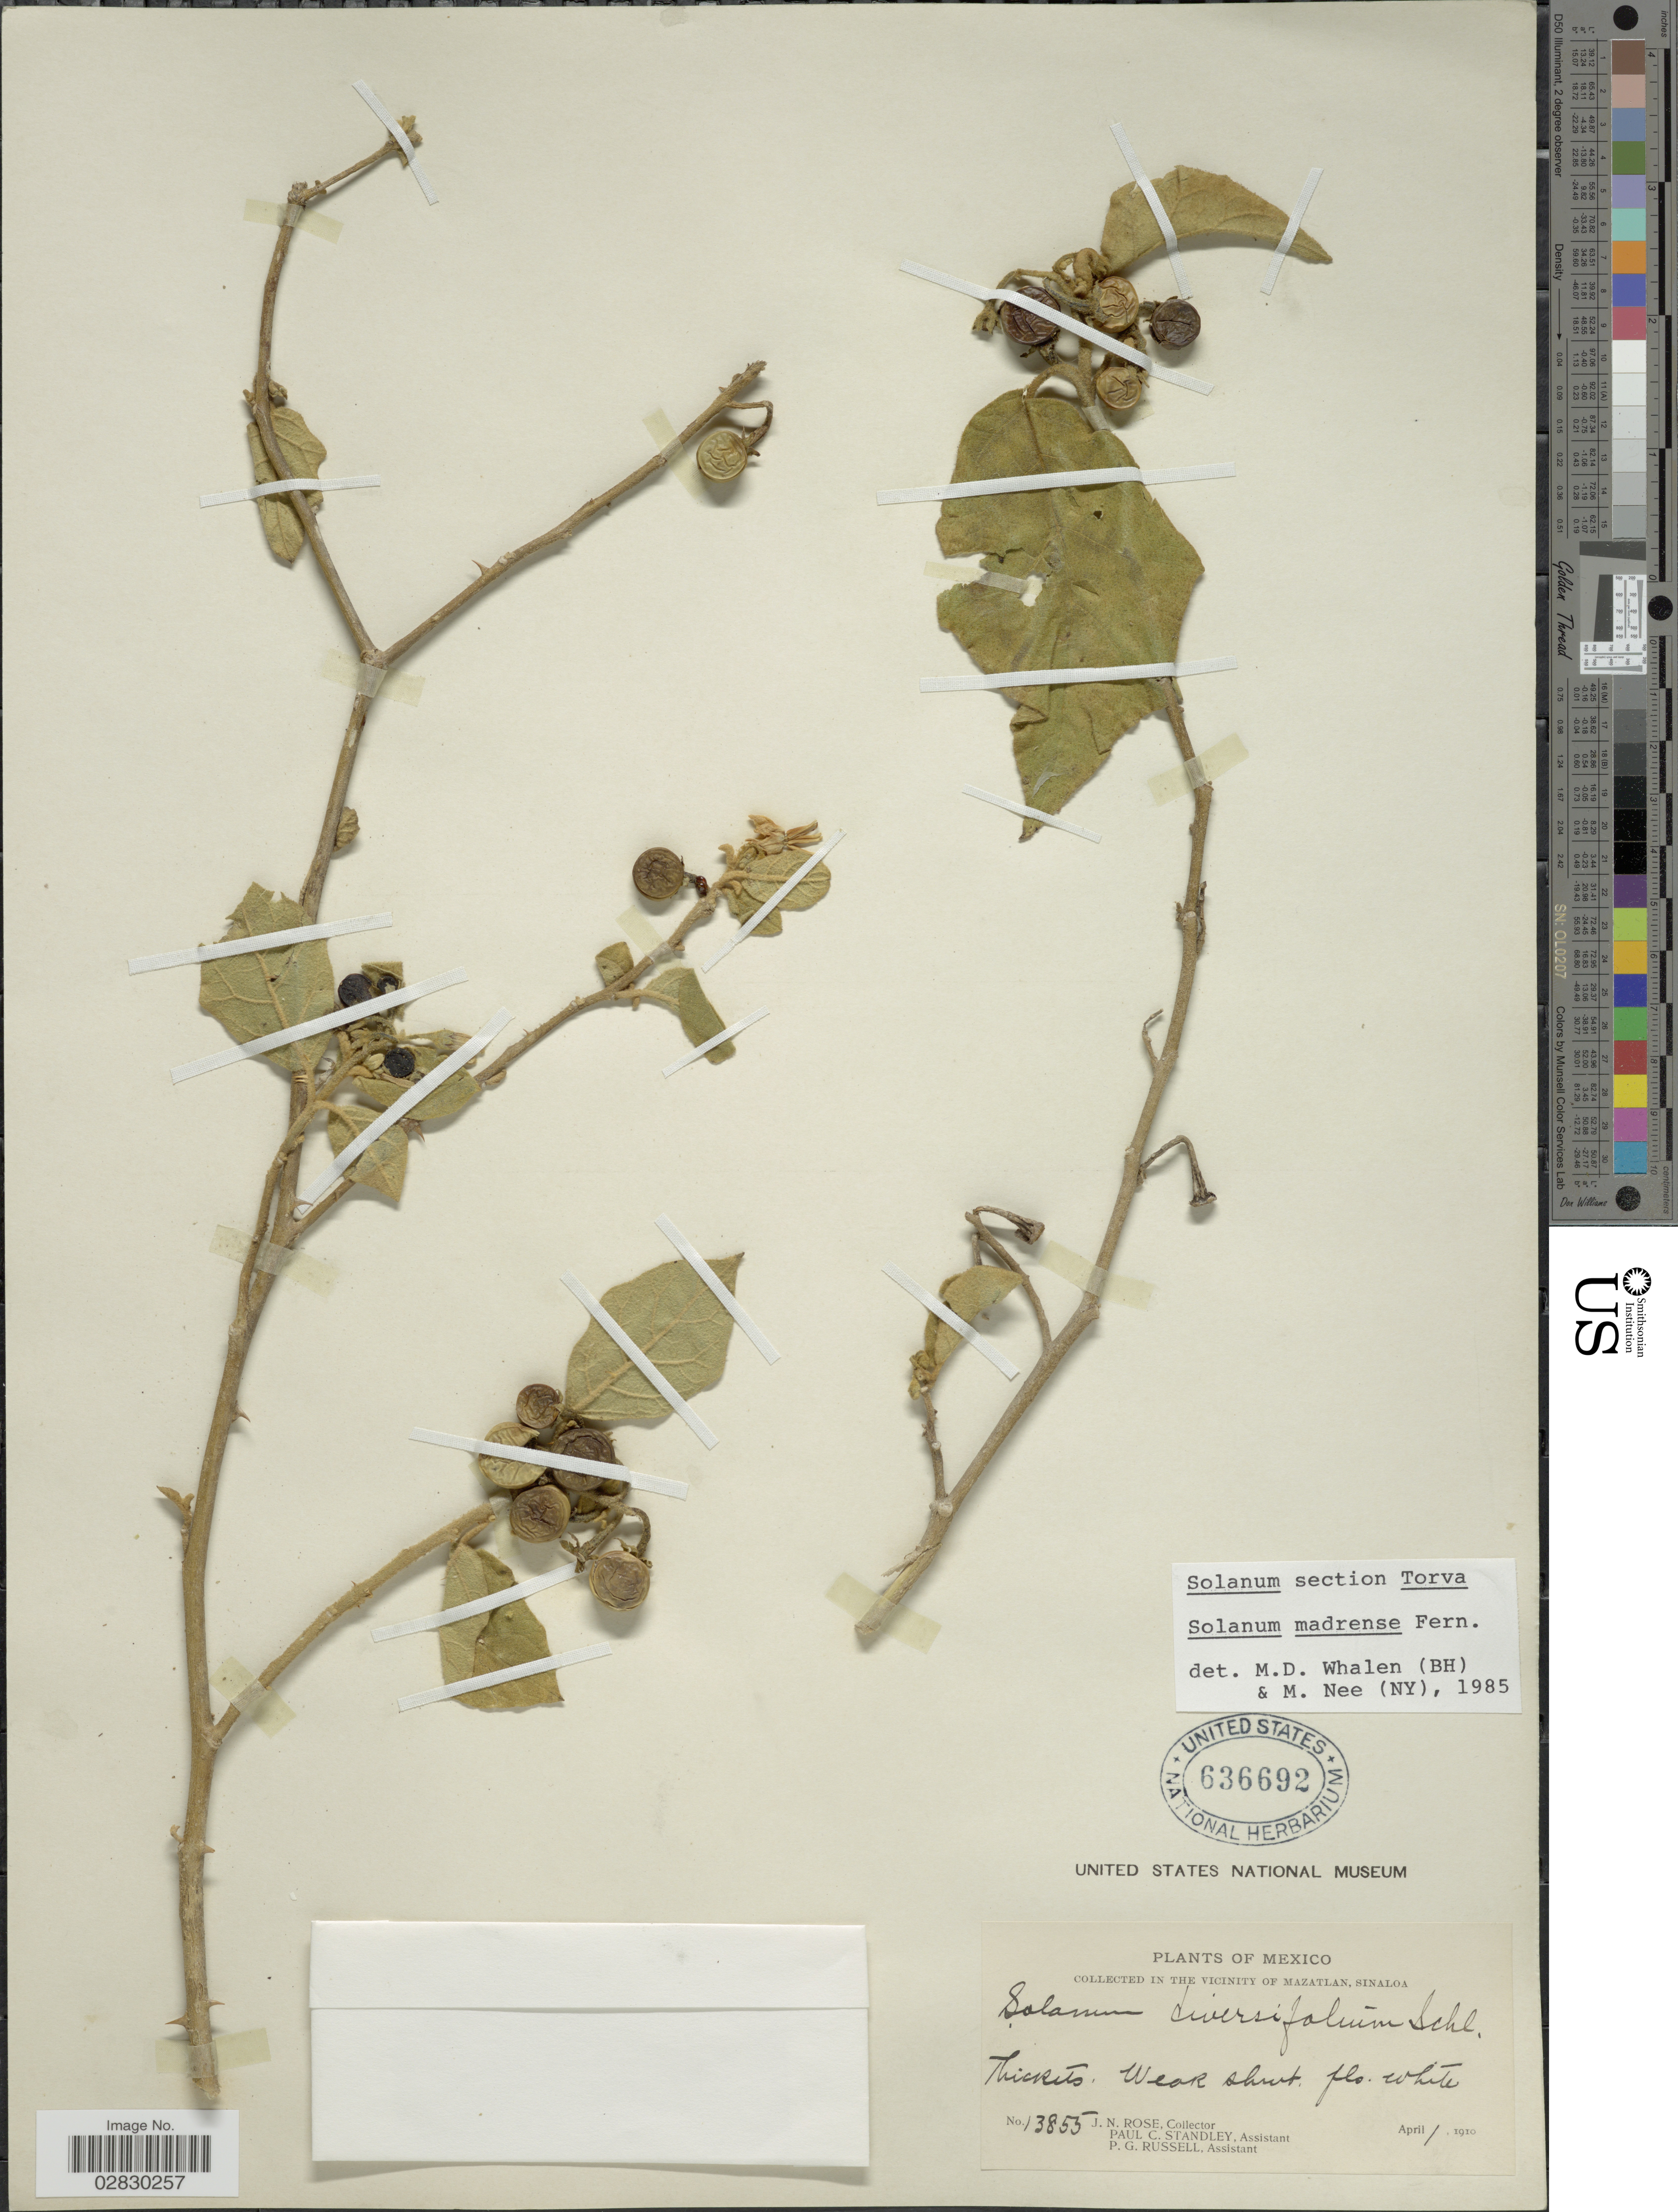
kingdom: Plantae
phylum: Tracheophyta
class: Magnoliopsida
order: Solanales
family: Solanaceae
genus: Solanum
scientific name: Solanum madrense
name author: Fernald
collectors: J. N. Rose, P. C. Standley & P. G. Russell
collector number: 13855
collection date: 1910-04-01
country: Mexico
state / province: Sinaloa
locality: In the vicinity of Mazatlan.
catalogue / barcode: US 636692